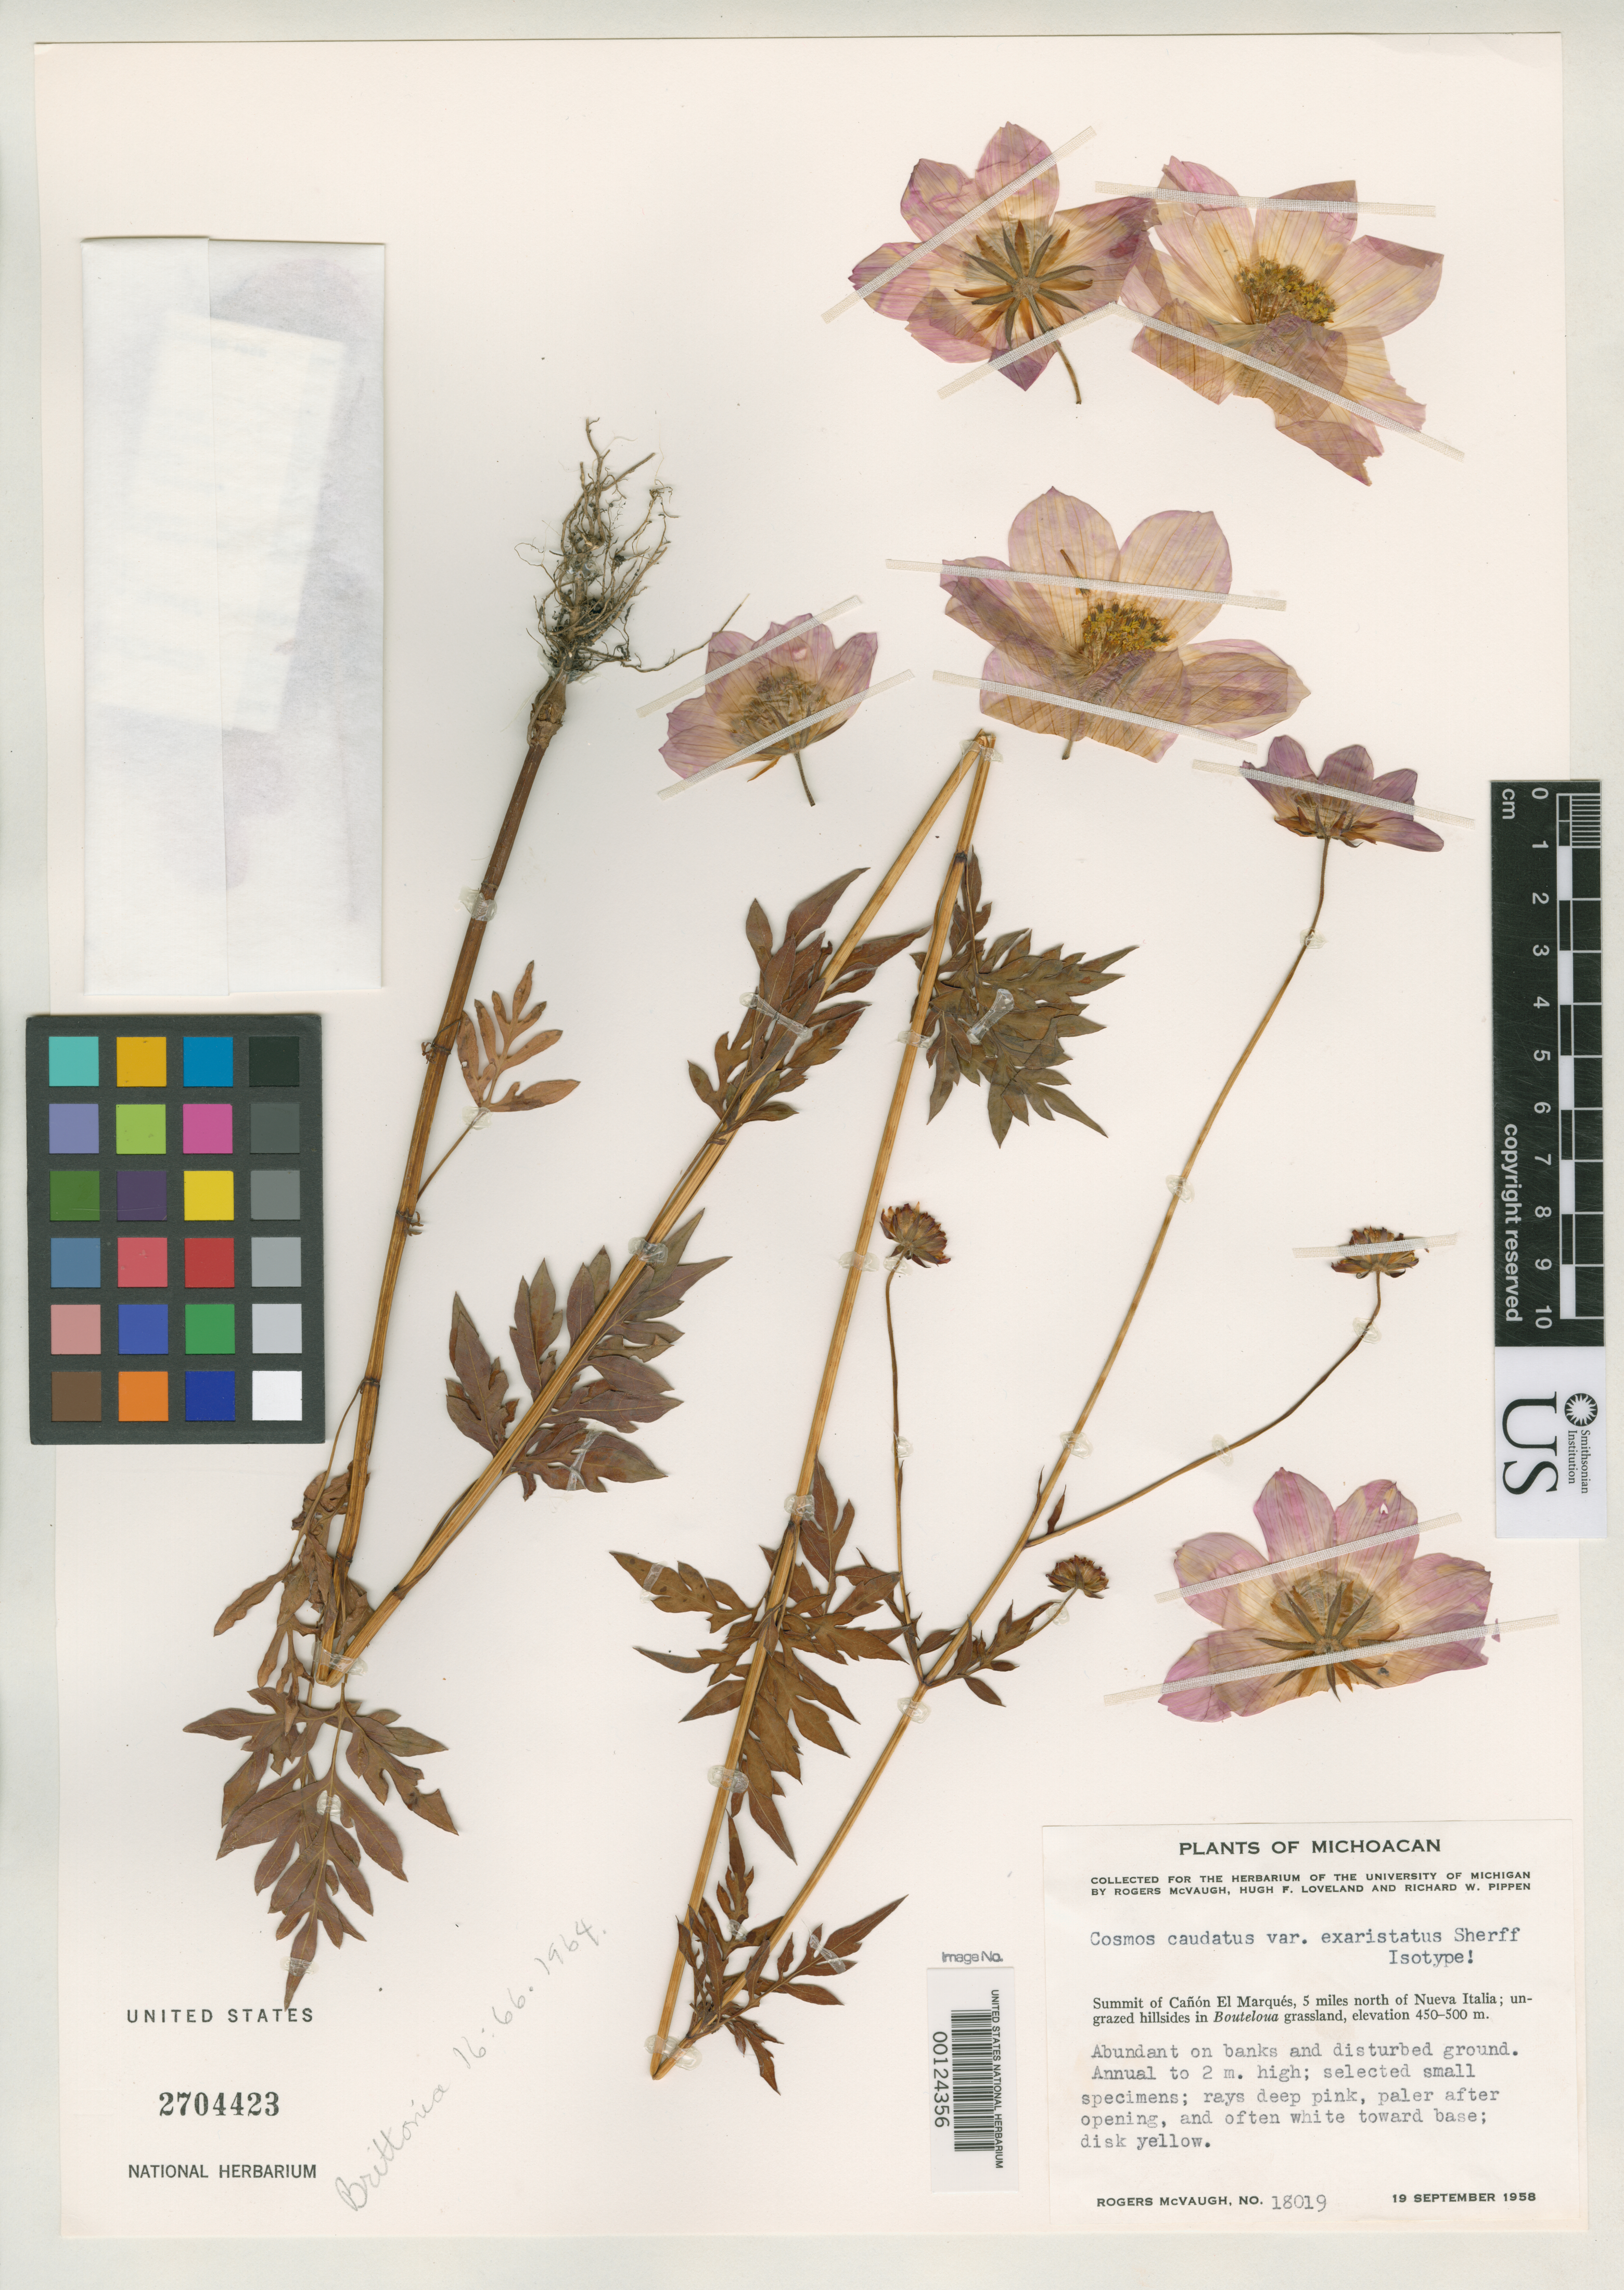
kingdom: Plantae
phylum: Tracheophyta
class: Magnoliopsida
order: Asterales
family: Asteraceae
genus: Cosmos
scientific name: Cosmos caudatus var. exaristatus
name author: Sherff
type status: Isotype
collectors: R. McVaugh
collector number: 18019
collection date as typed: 19 Sep 1958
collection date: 1958-09-19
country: Mexico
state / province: Michoacán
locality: Summit of Canon El Marques, 5 miles N of Nueva Italia.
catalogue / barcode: US 2704423